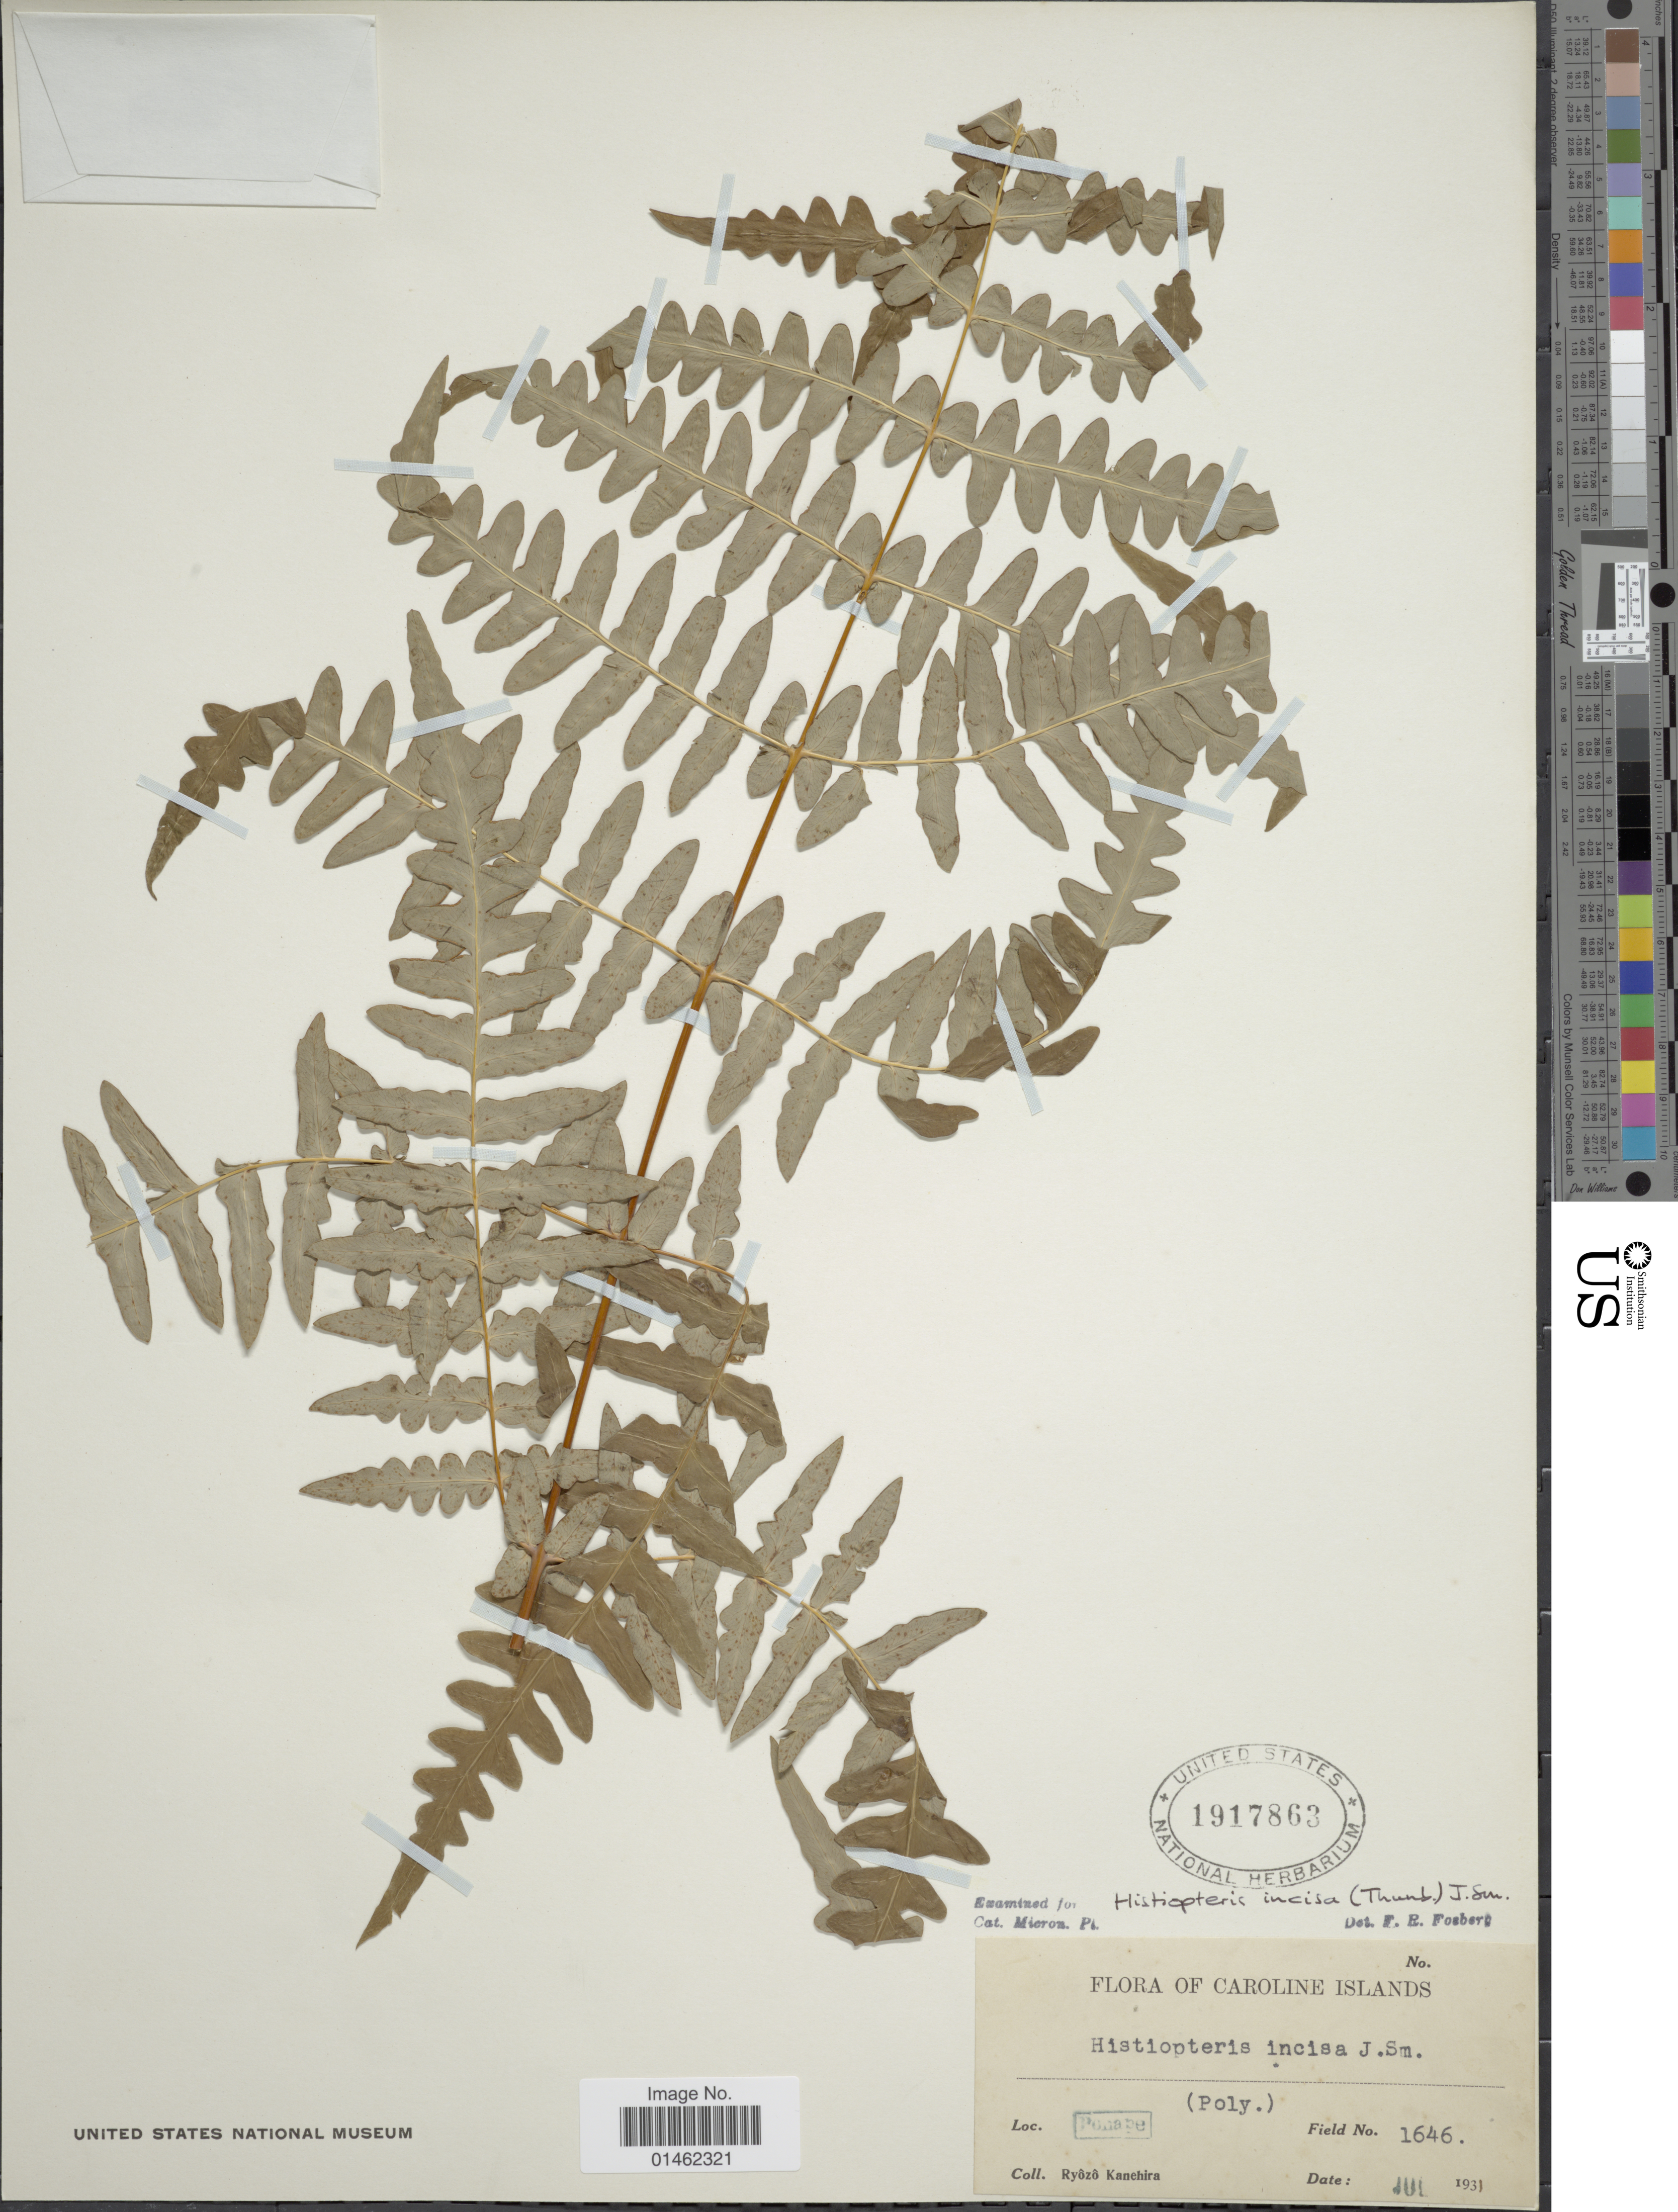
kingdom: Plantae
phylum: Tracheophyta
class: Polypodiopsida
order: Polypodiales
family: Dennstaedtiaceae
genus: Histiopteris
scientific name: Histiopteris incisa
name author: (Thunb.) J. Sm.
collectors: R. Kanehira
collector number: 1646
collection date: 1931-07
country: Micronesia, Federated States of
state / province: Pohnpei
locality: Caroline Islands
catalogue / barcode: US 1917863